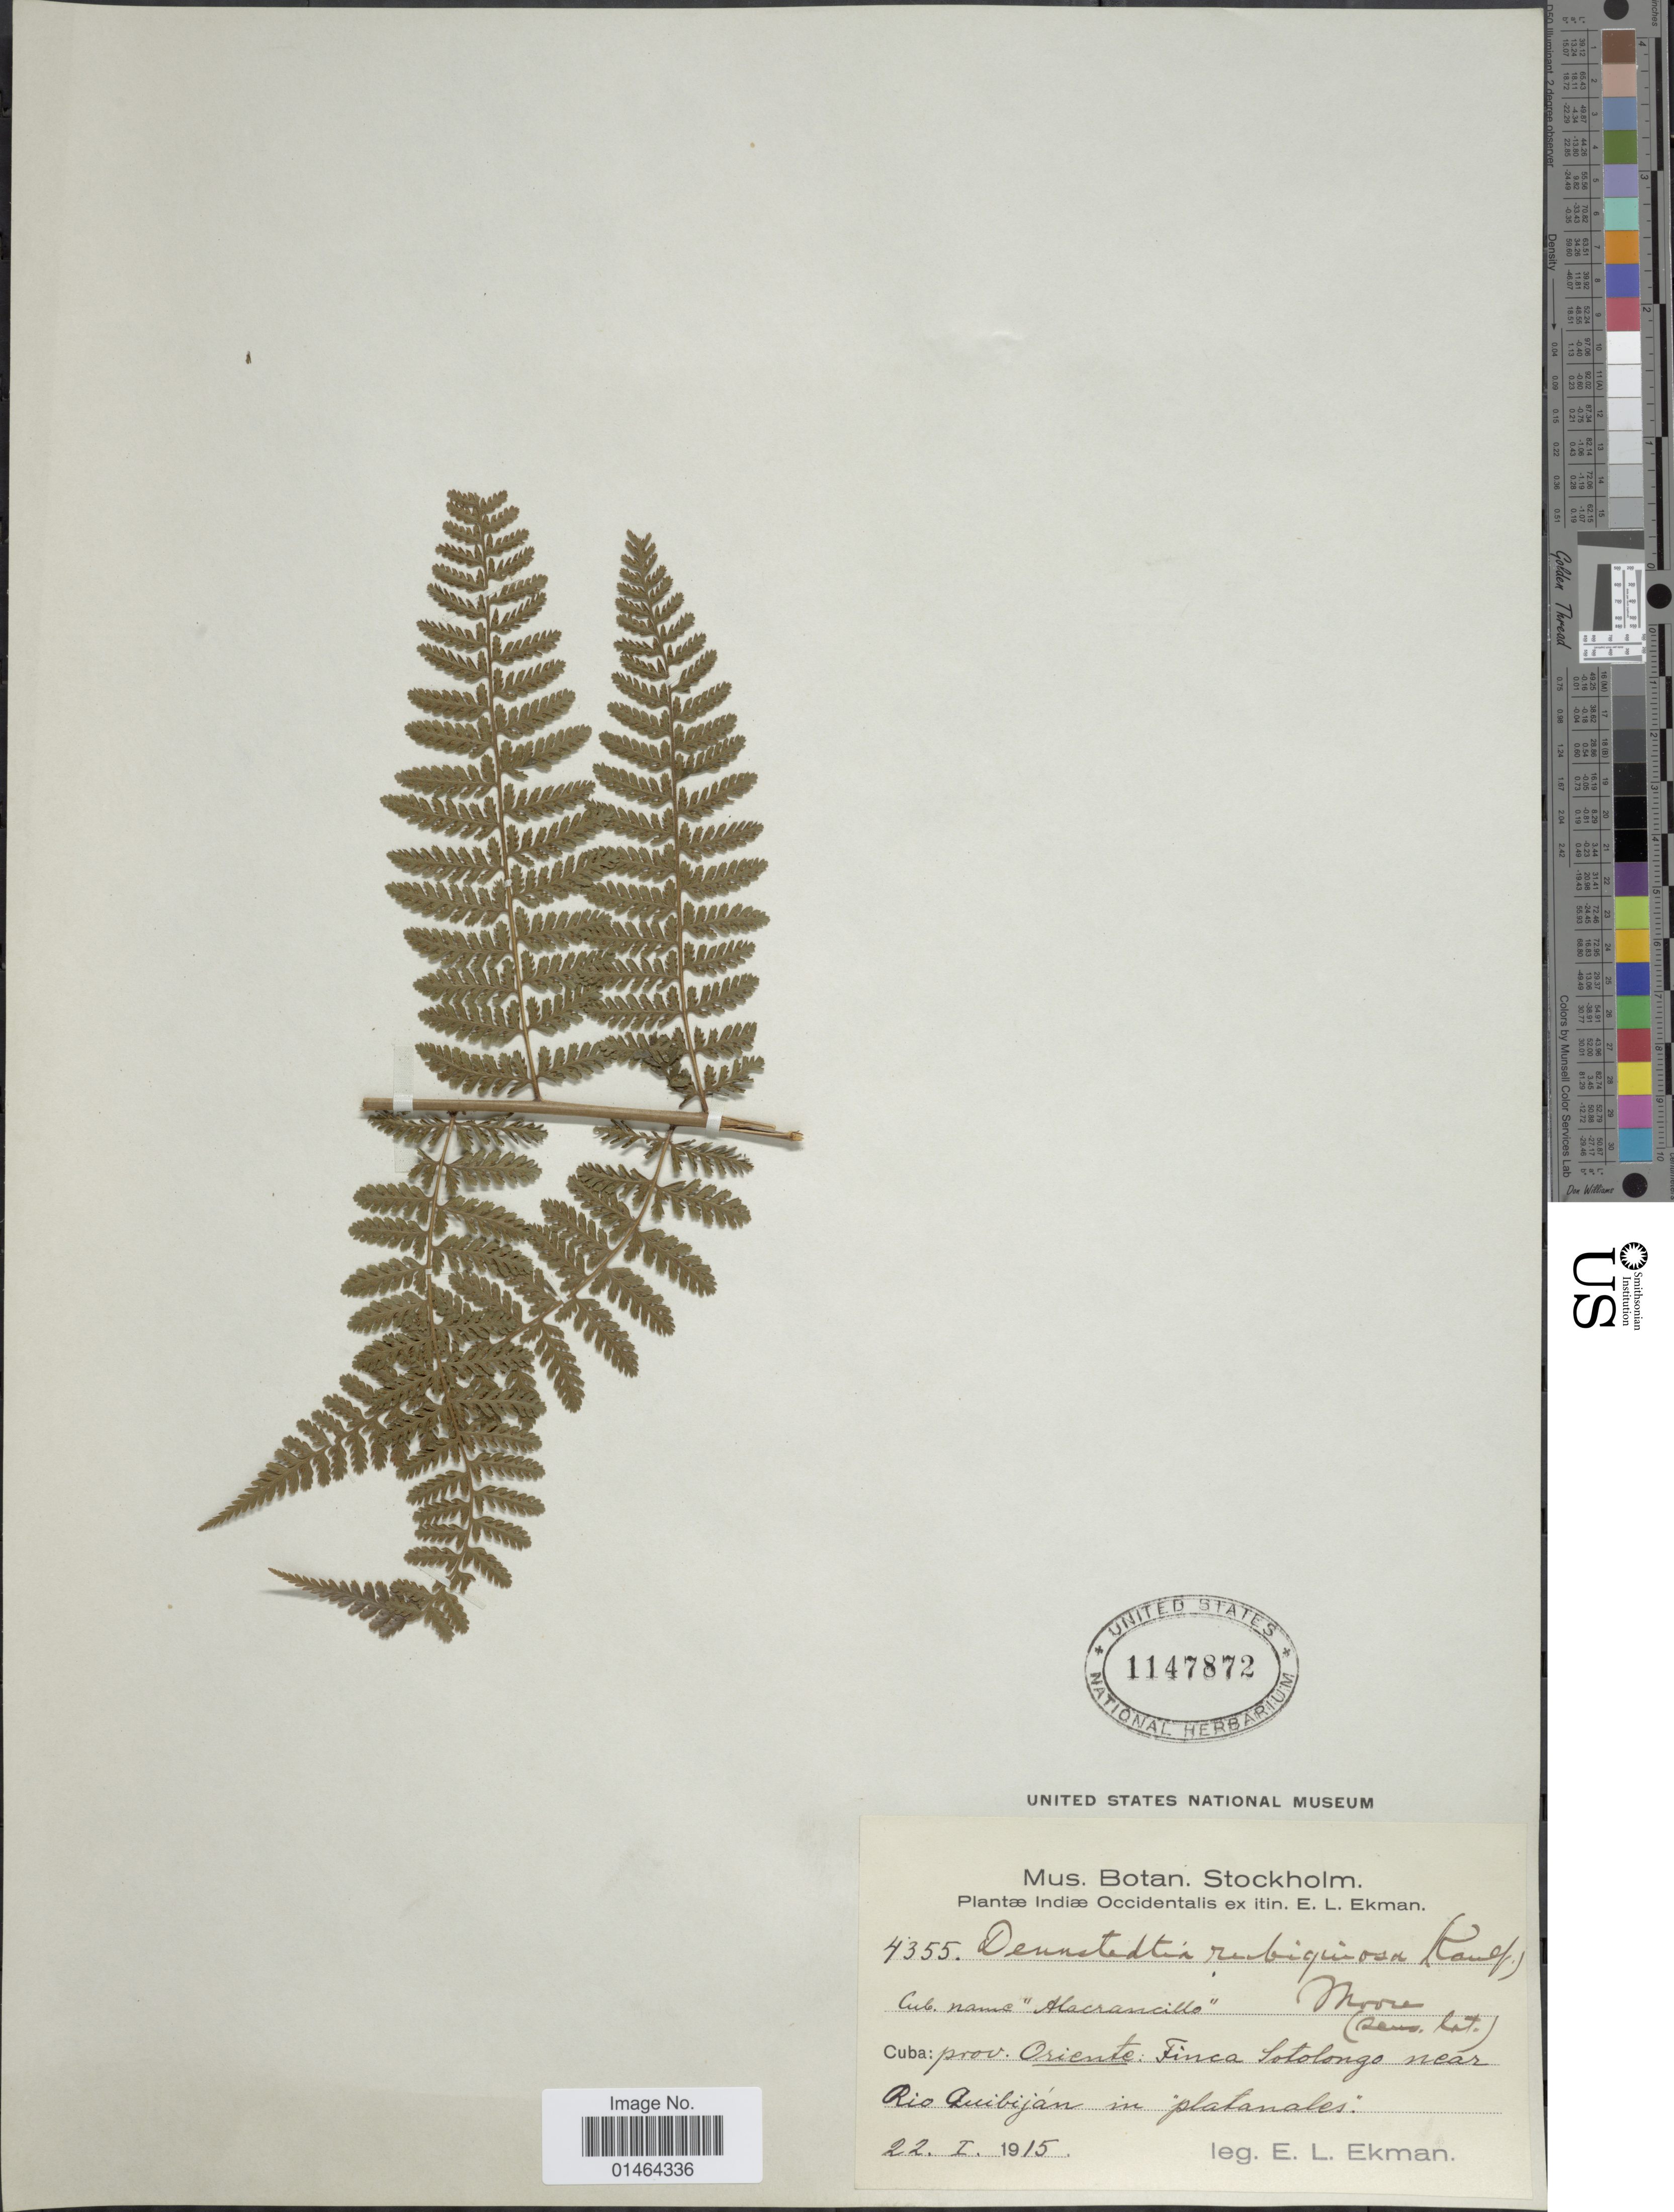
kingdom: Plantae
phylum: Tracheophyta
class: Polypodiopsida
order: Polypodiales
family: Dennstaedtiaceae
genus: Dennstaedtia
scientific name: Dennstaedtia cicutaria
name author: (Sw.) T. Moore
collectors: E. L. Ekman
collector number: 4355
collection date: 1915-01-22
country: Cuba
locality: Finca Sotolongo near Rio Quibijan in platanales. Prov. Oriente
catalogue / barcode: US 1147872